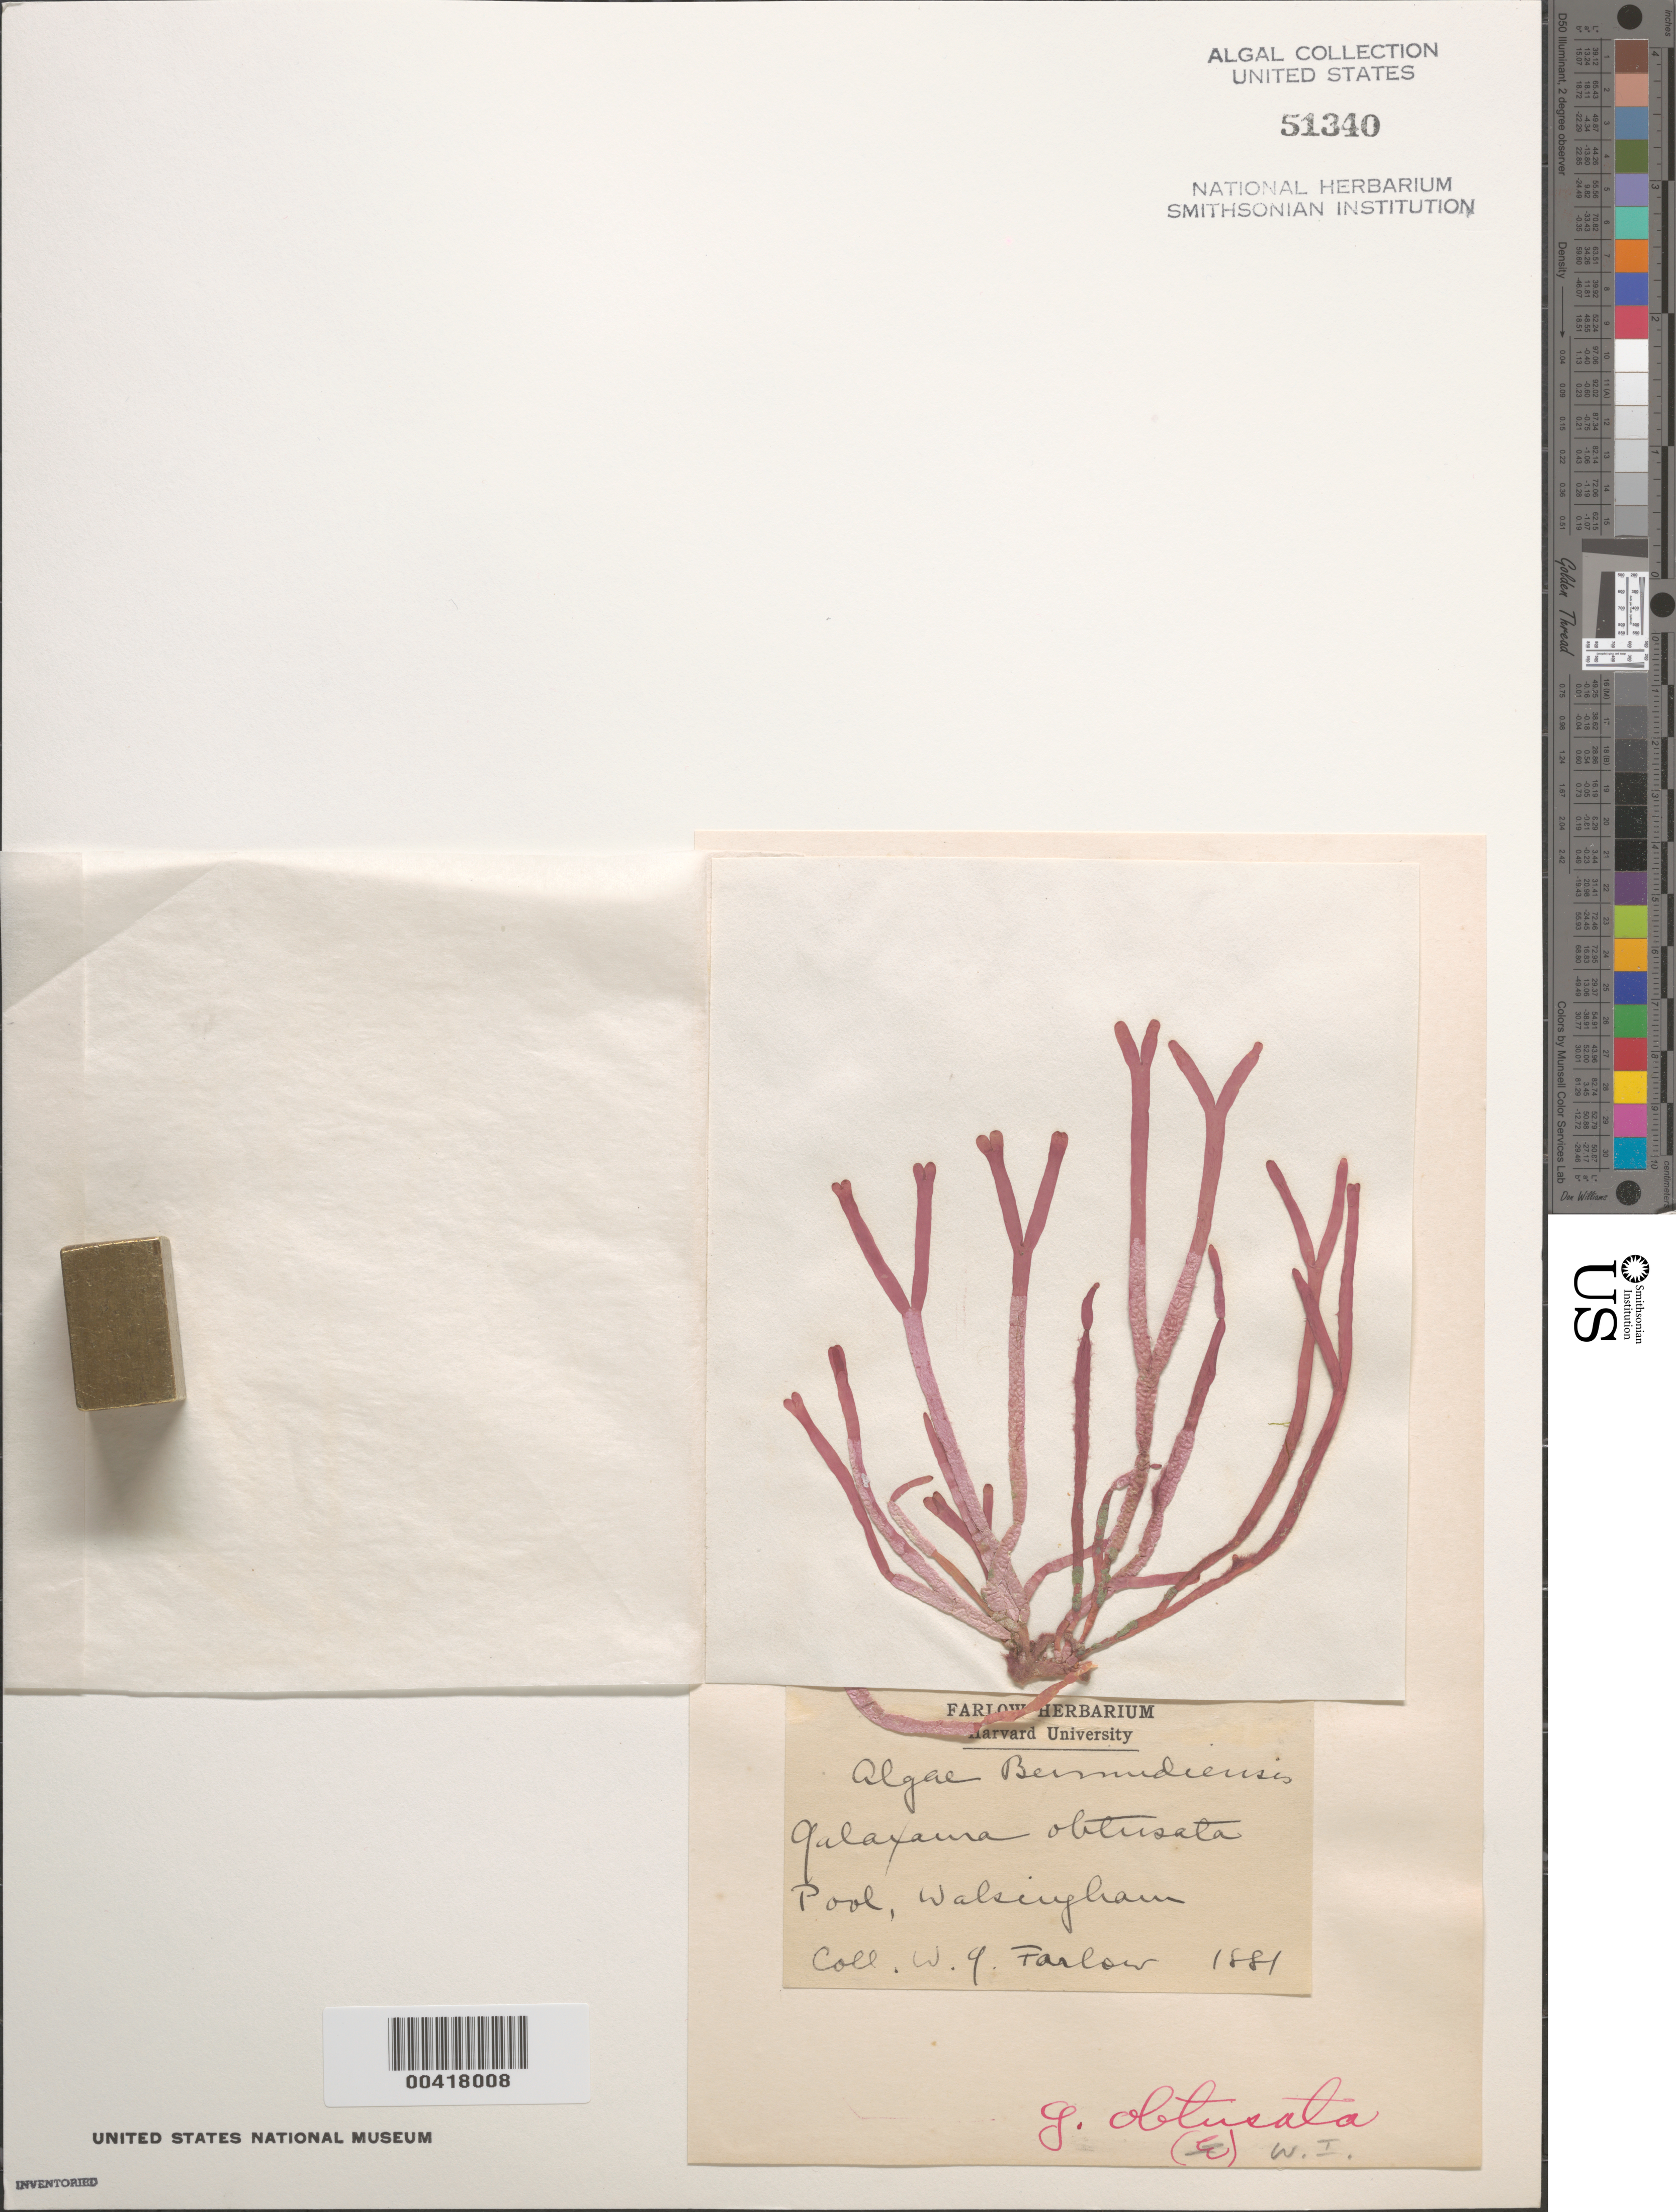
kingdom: Plantae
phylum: Rhodophyta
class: Florideophyceae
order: Nemaliales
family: Galaxauraceae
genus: Dichotomaria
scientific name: Dichotomaria obtusata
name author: (Ellis & Sol.) Lam.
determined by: Algae name updating Project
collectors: W. G. Farlow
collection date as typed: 1881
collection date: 1881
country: Bermuda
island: Bermuda Island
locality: Walsingham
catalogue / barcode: US 51340